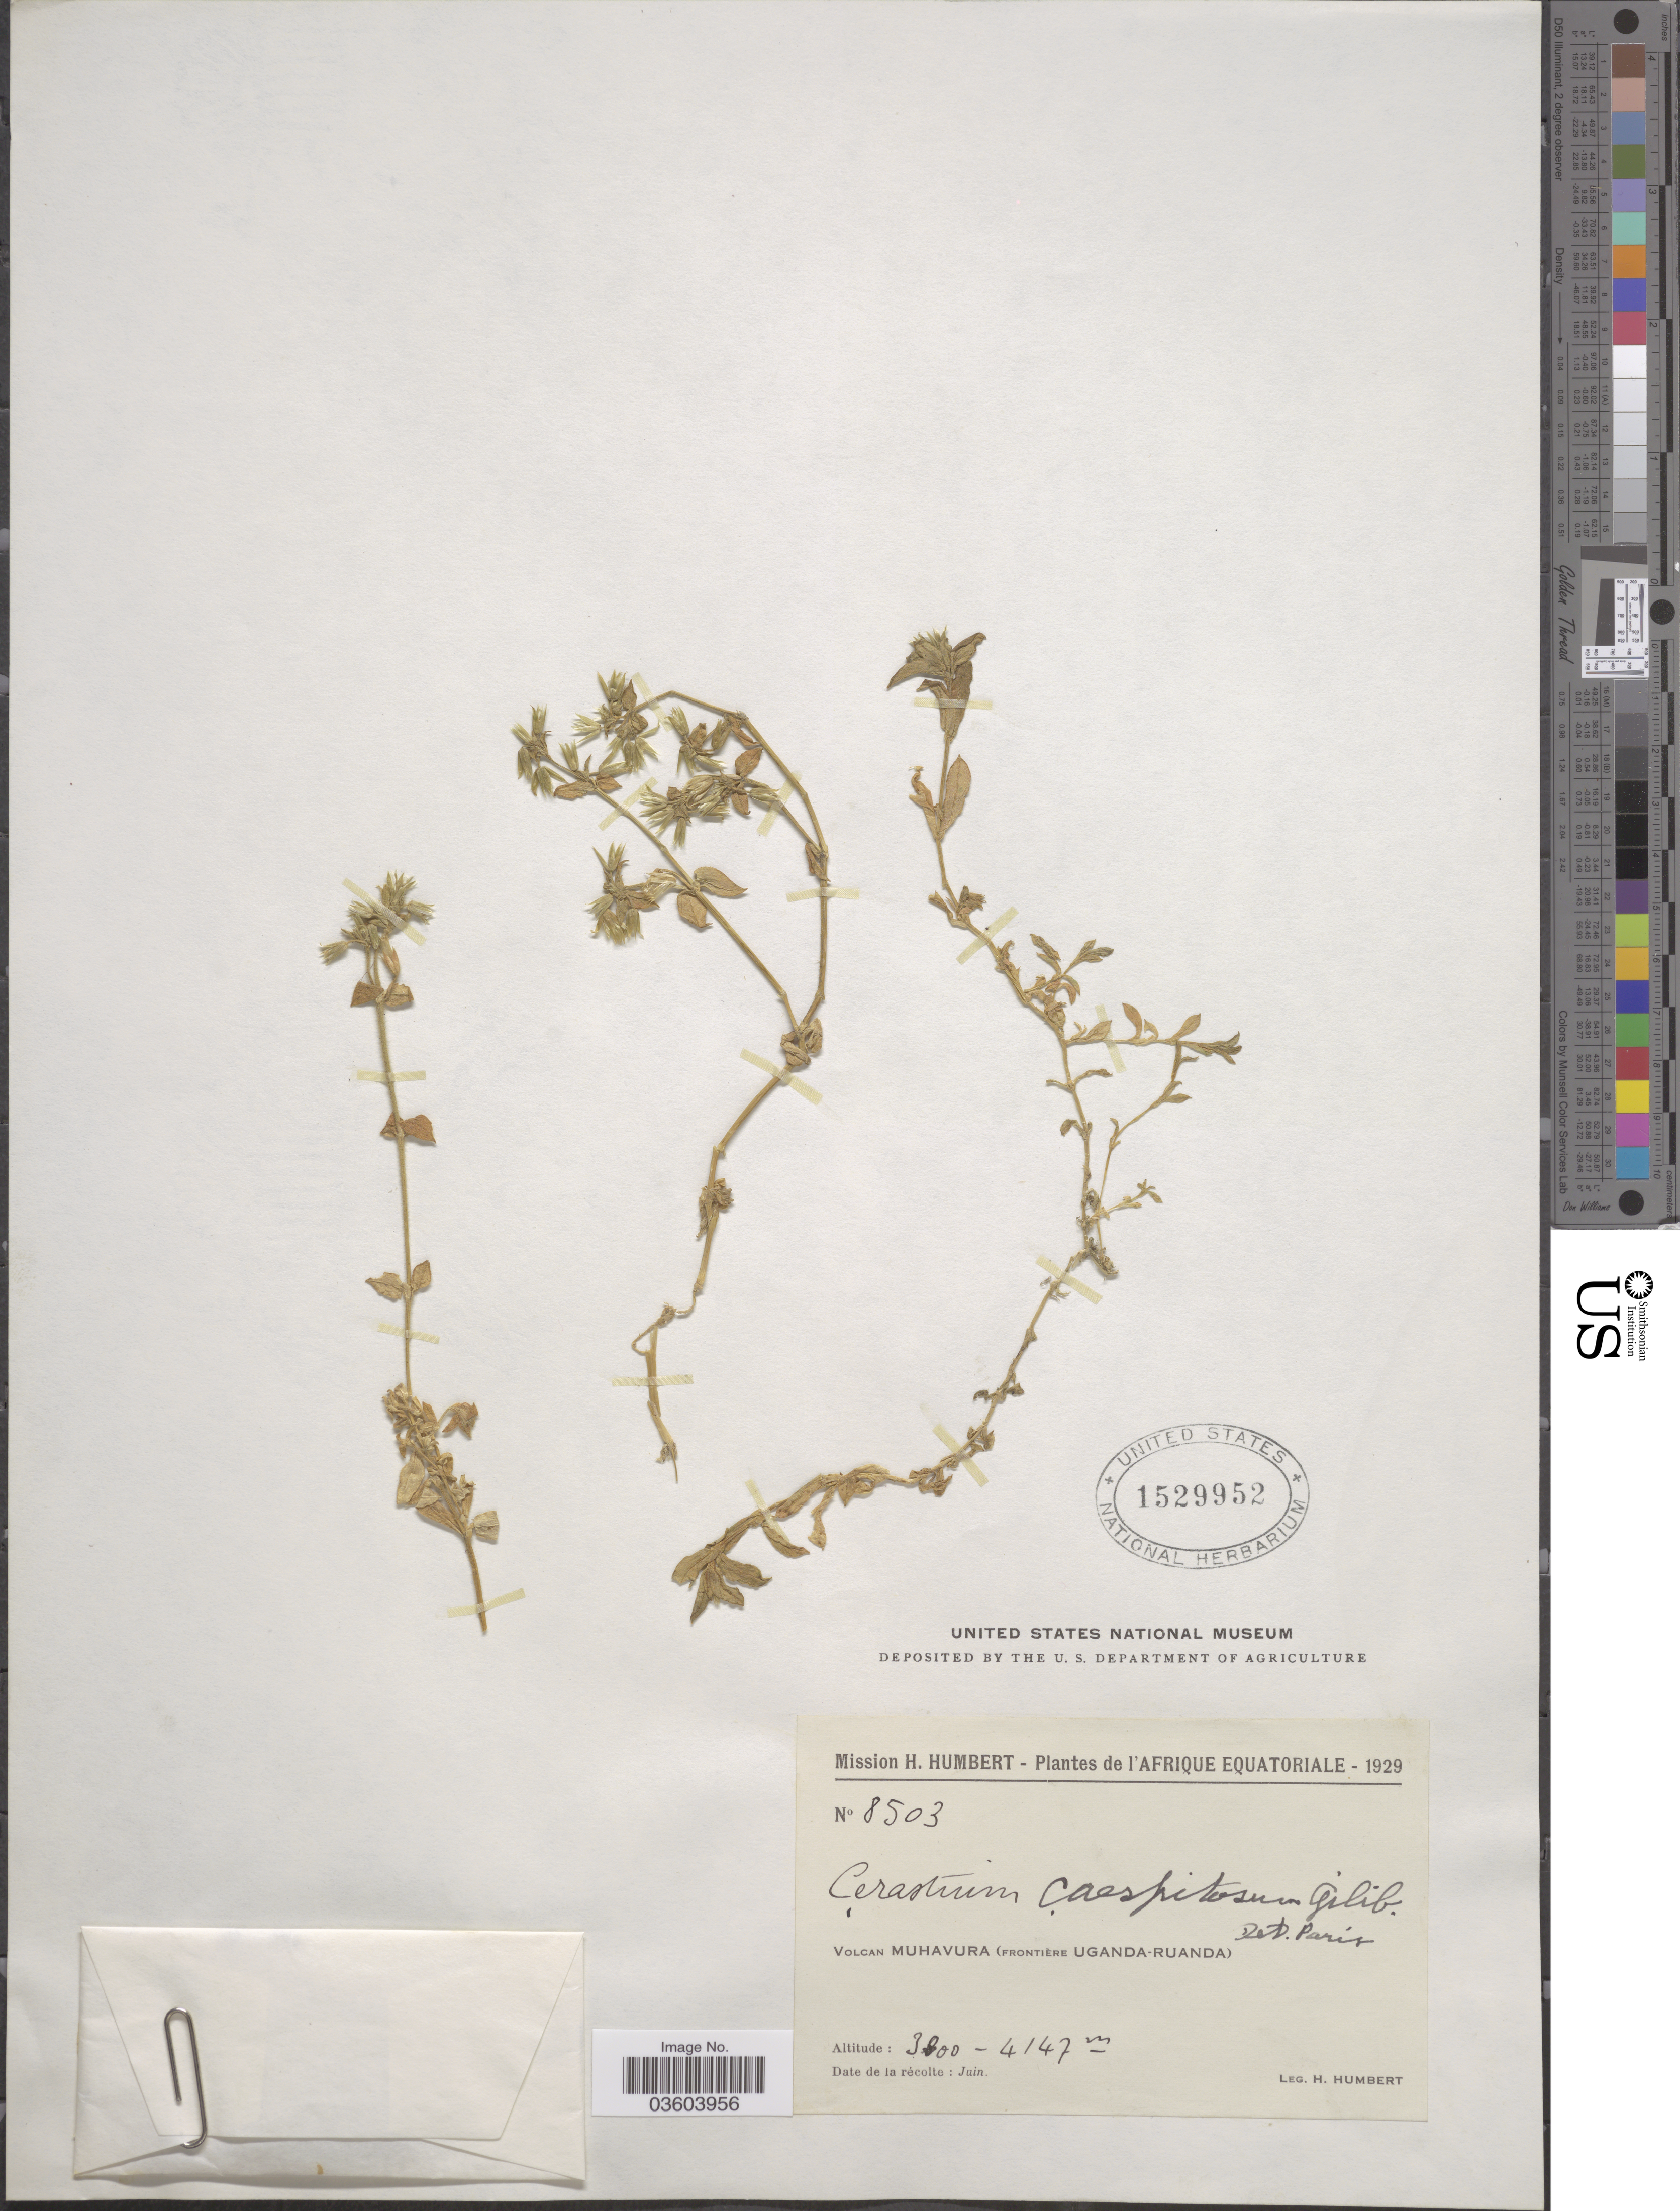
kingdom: Plantae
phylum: Tracheophyta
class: Magnoliopsida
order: Caryophyllales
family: Caryophyllaceae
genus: Cerastium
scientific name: Cerastium caespitosum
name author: Rchb. & Kit.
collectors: H. Humbert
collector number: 8503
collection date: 1929-06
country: Rwanda / Uganda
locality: Afrique Equatoriale. Volcan Muhavura (Frontière Uganda-Ruanda).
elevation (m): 3800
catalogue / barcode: US 1529952